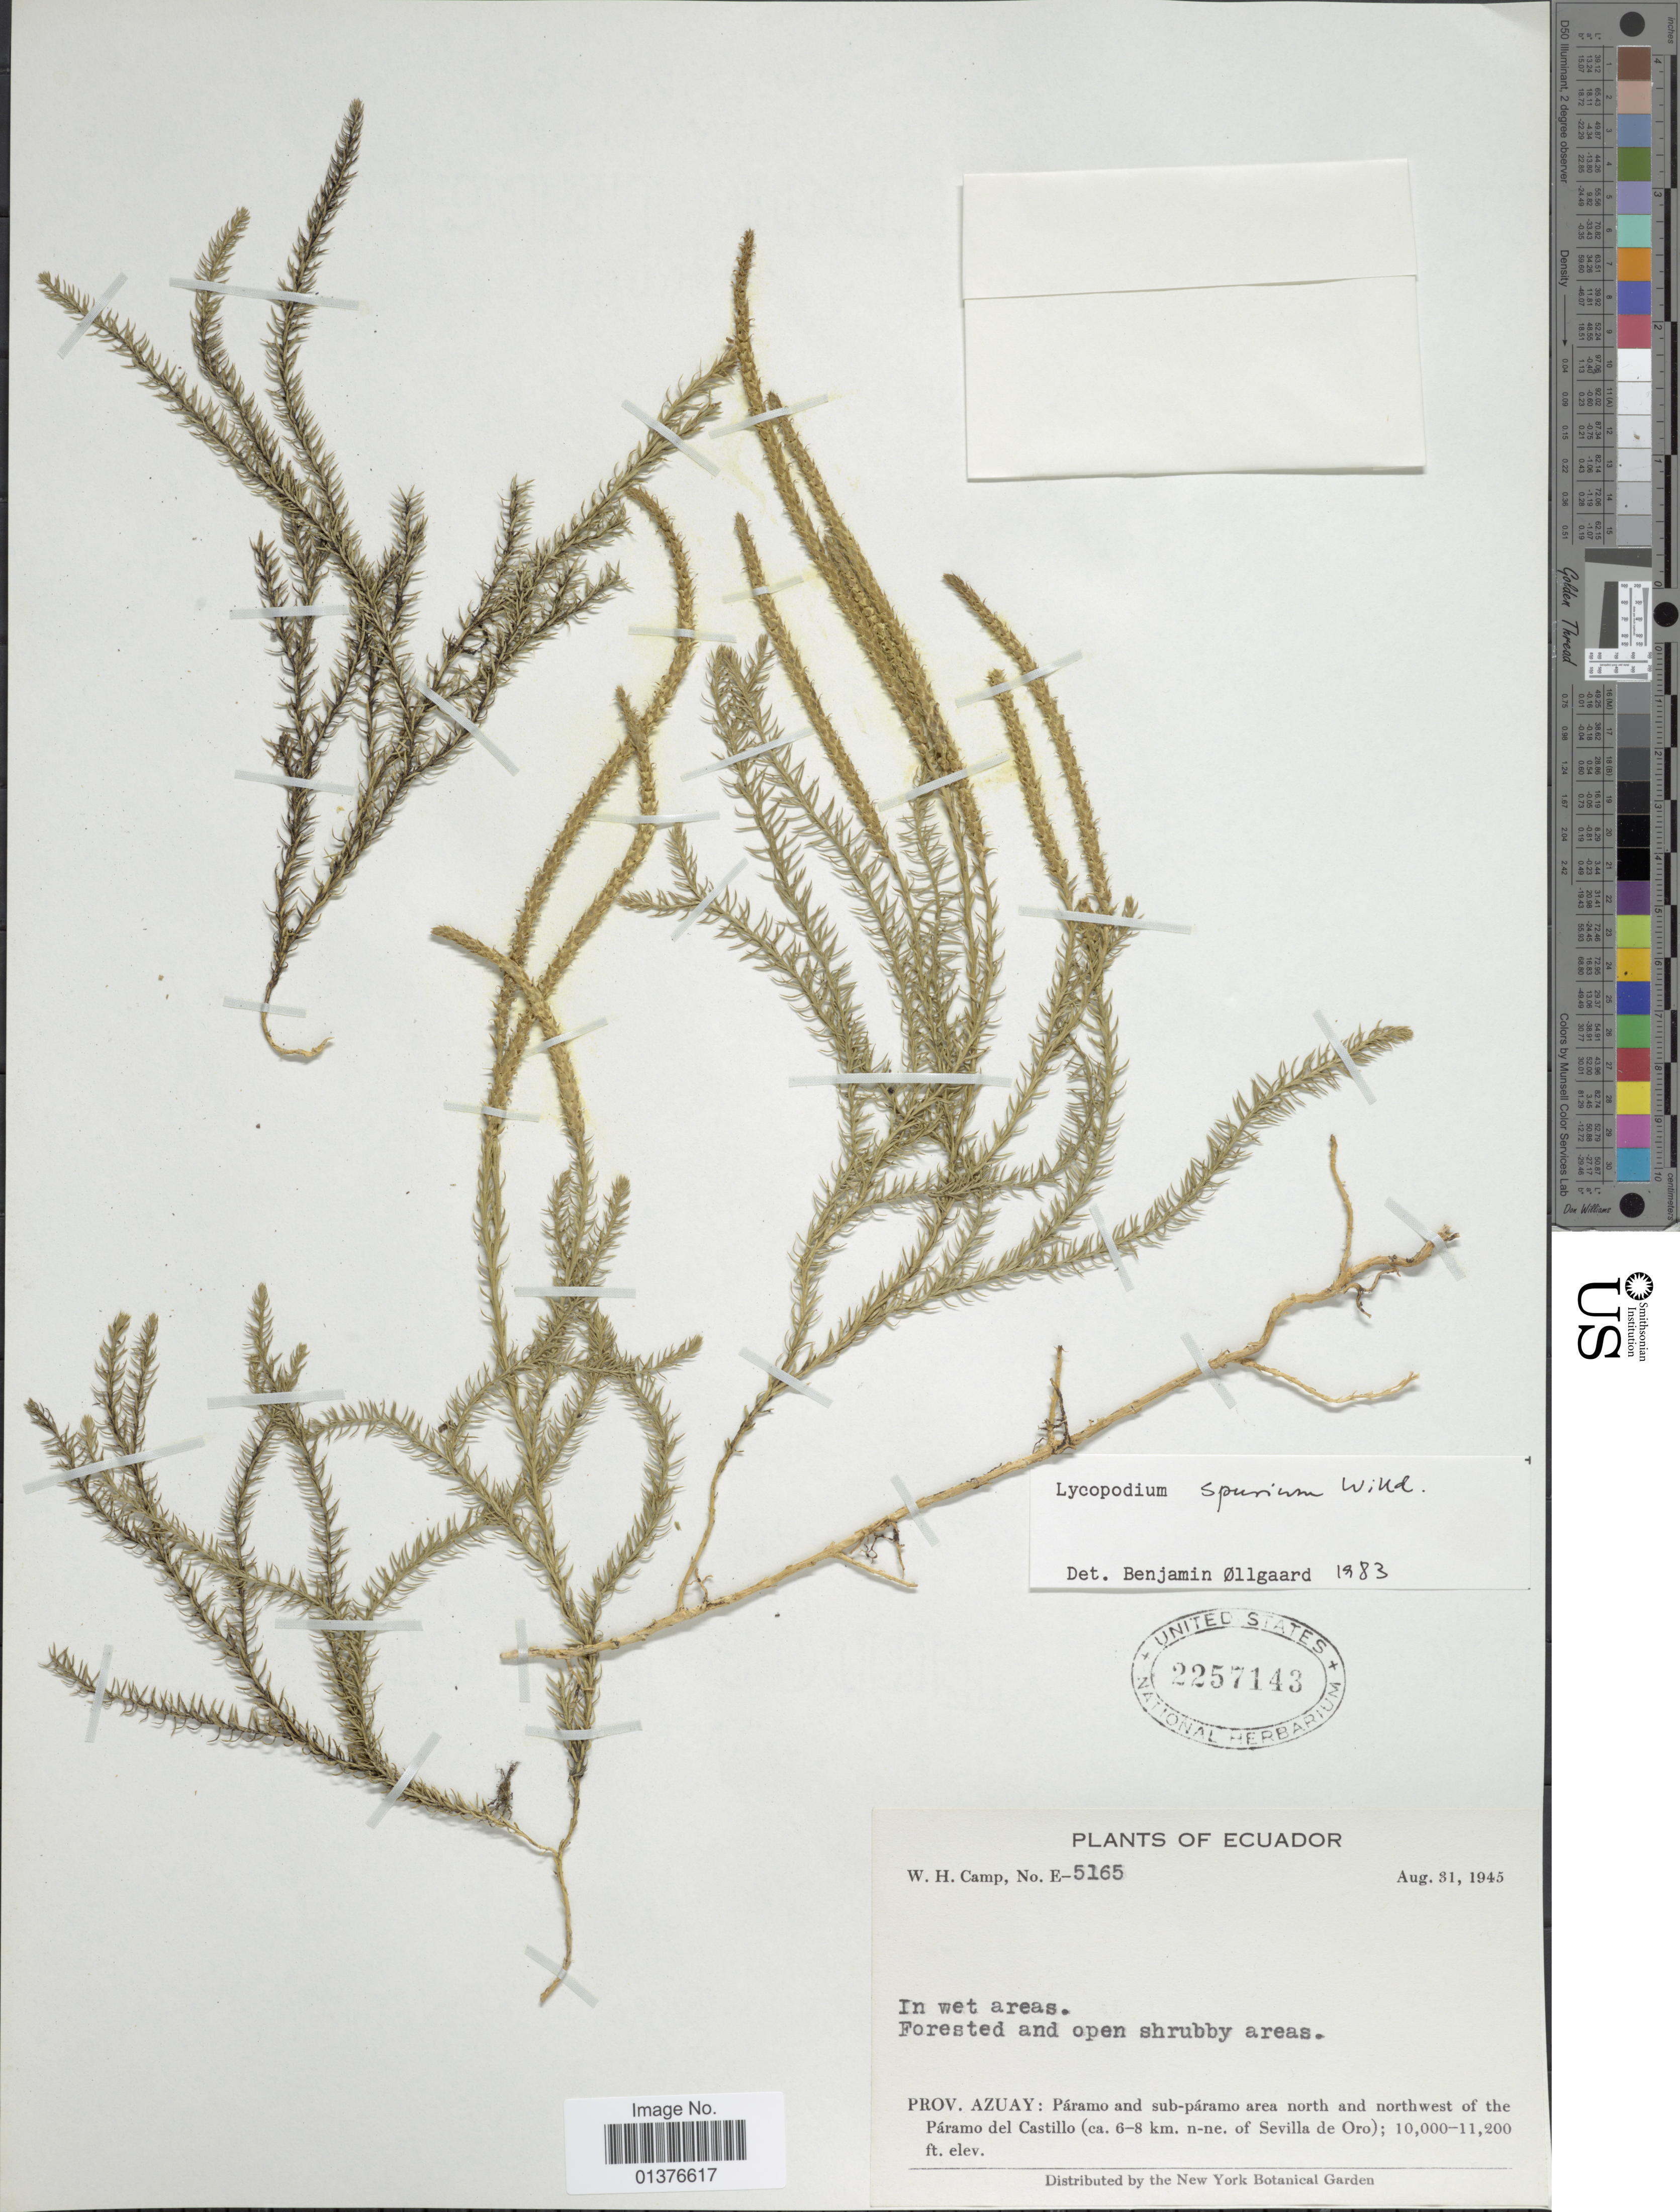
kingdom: Plantae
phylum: Tracheophyta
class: Lycopodiopsida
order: Lycopodiales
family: Lycopodiaceae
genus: Austrolycopodium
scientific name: Austrolycopodium magellanicum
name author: (P. Beauv.) Holub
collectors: W. H. Camp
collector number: E-5165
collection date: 1945-08-31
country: Ecuador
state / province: Azuay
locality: Páramo and sub-páramo area north and northwest of the Páramo del Castillo(ca. 6-8km n-ne of Sevilla de Oro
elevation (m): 3048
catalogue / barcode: US 2257143